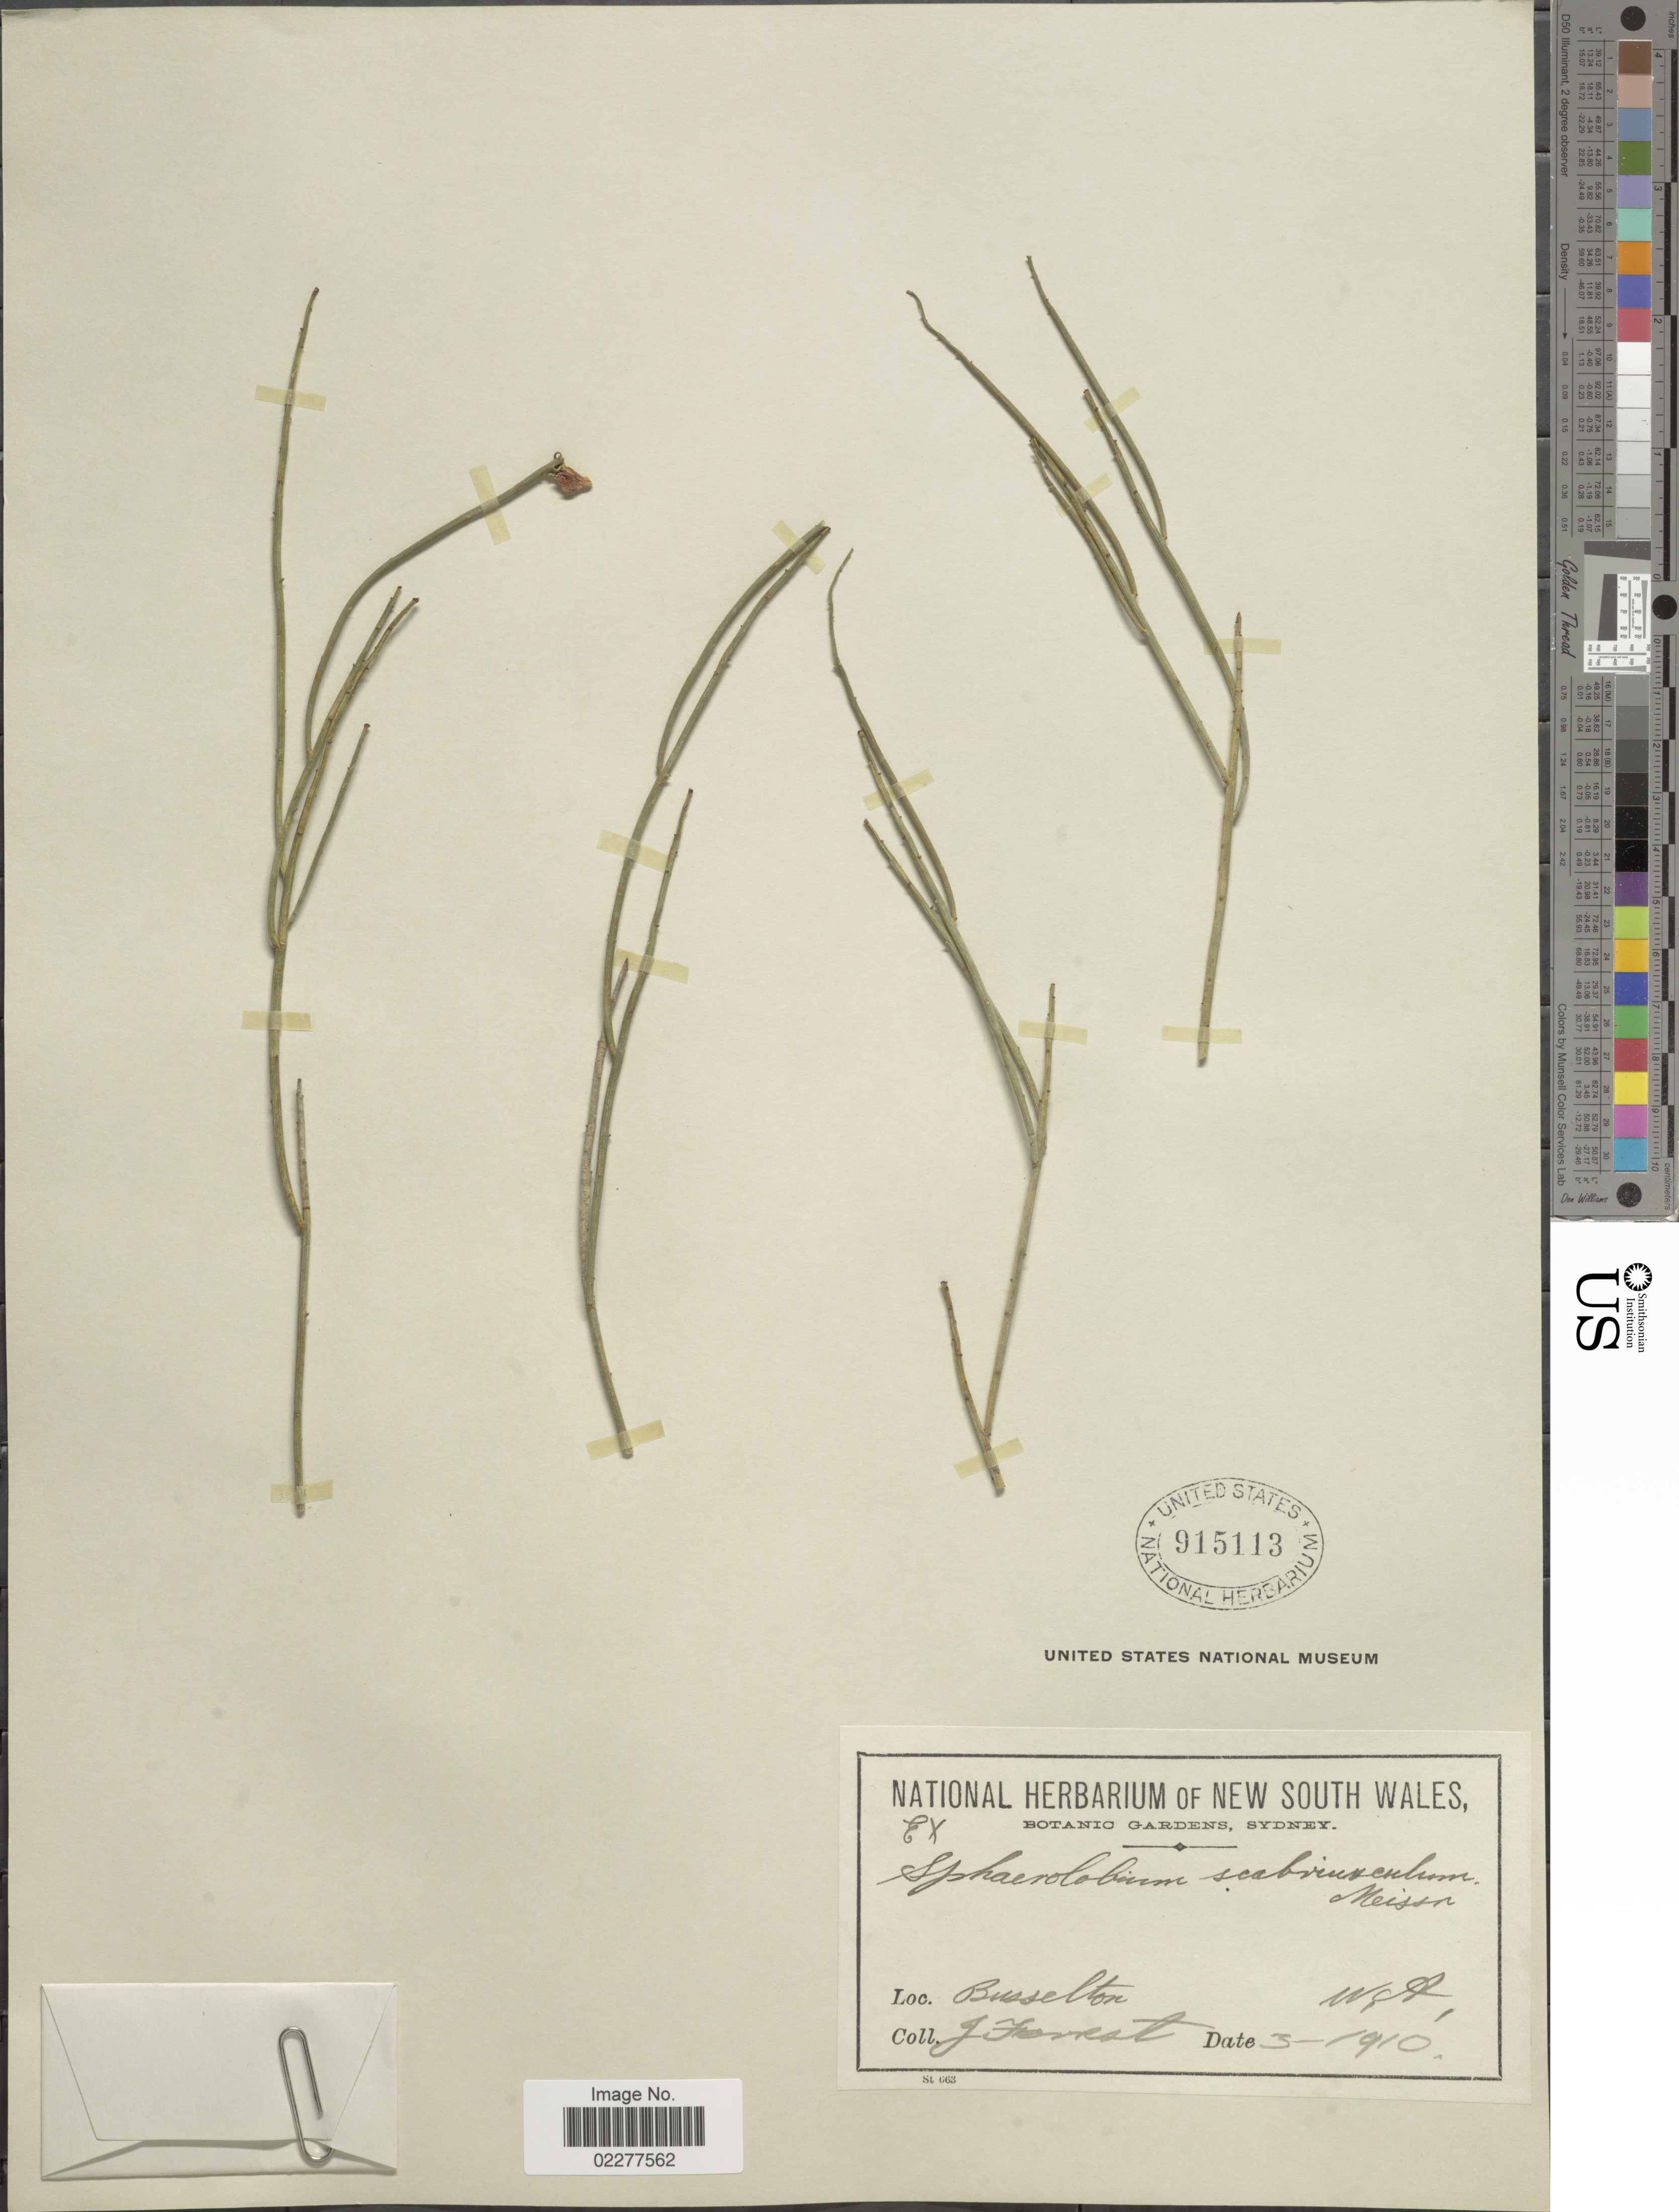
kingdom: Plantae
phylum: Tracheophyta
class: Magnoliopsida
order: Fabales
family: Fabaceae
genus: Sphaerolobium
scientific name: Sphaerolobium scabriusculum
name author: Meissner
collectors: G. Forrest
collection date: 1910-03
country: Australia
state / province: Western Australia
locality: Busselton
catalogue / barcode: US 915113